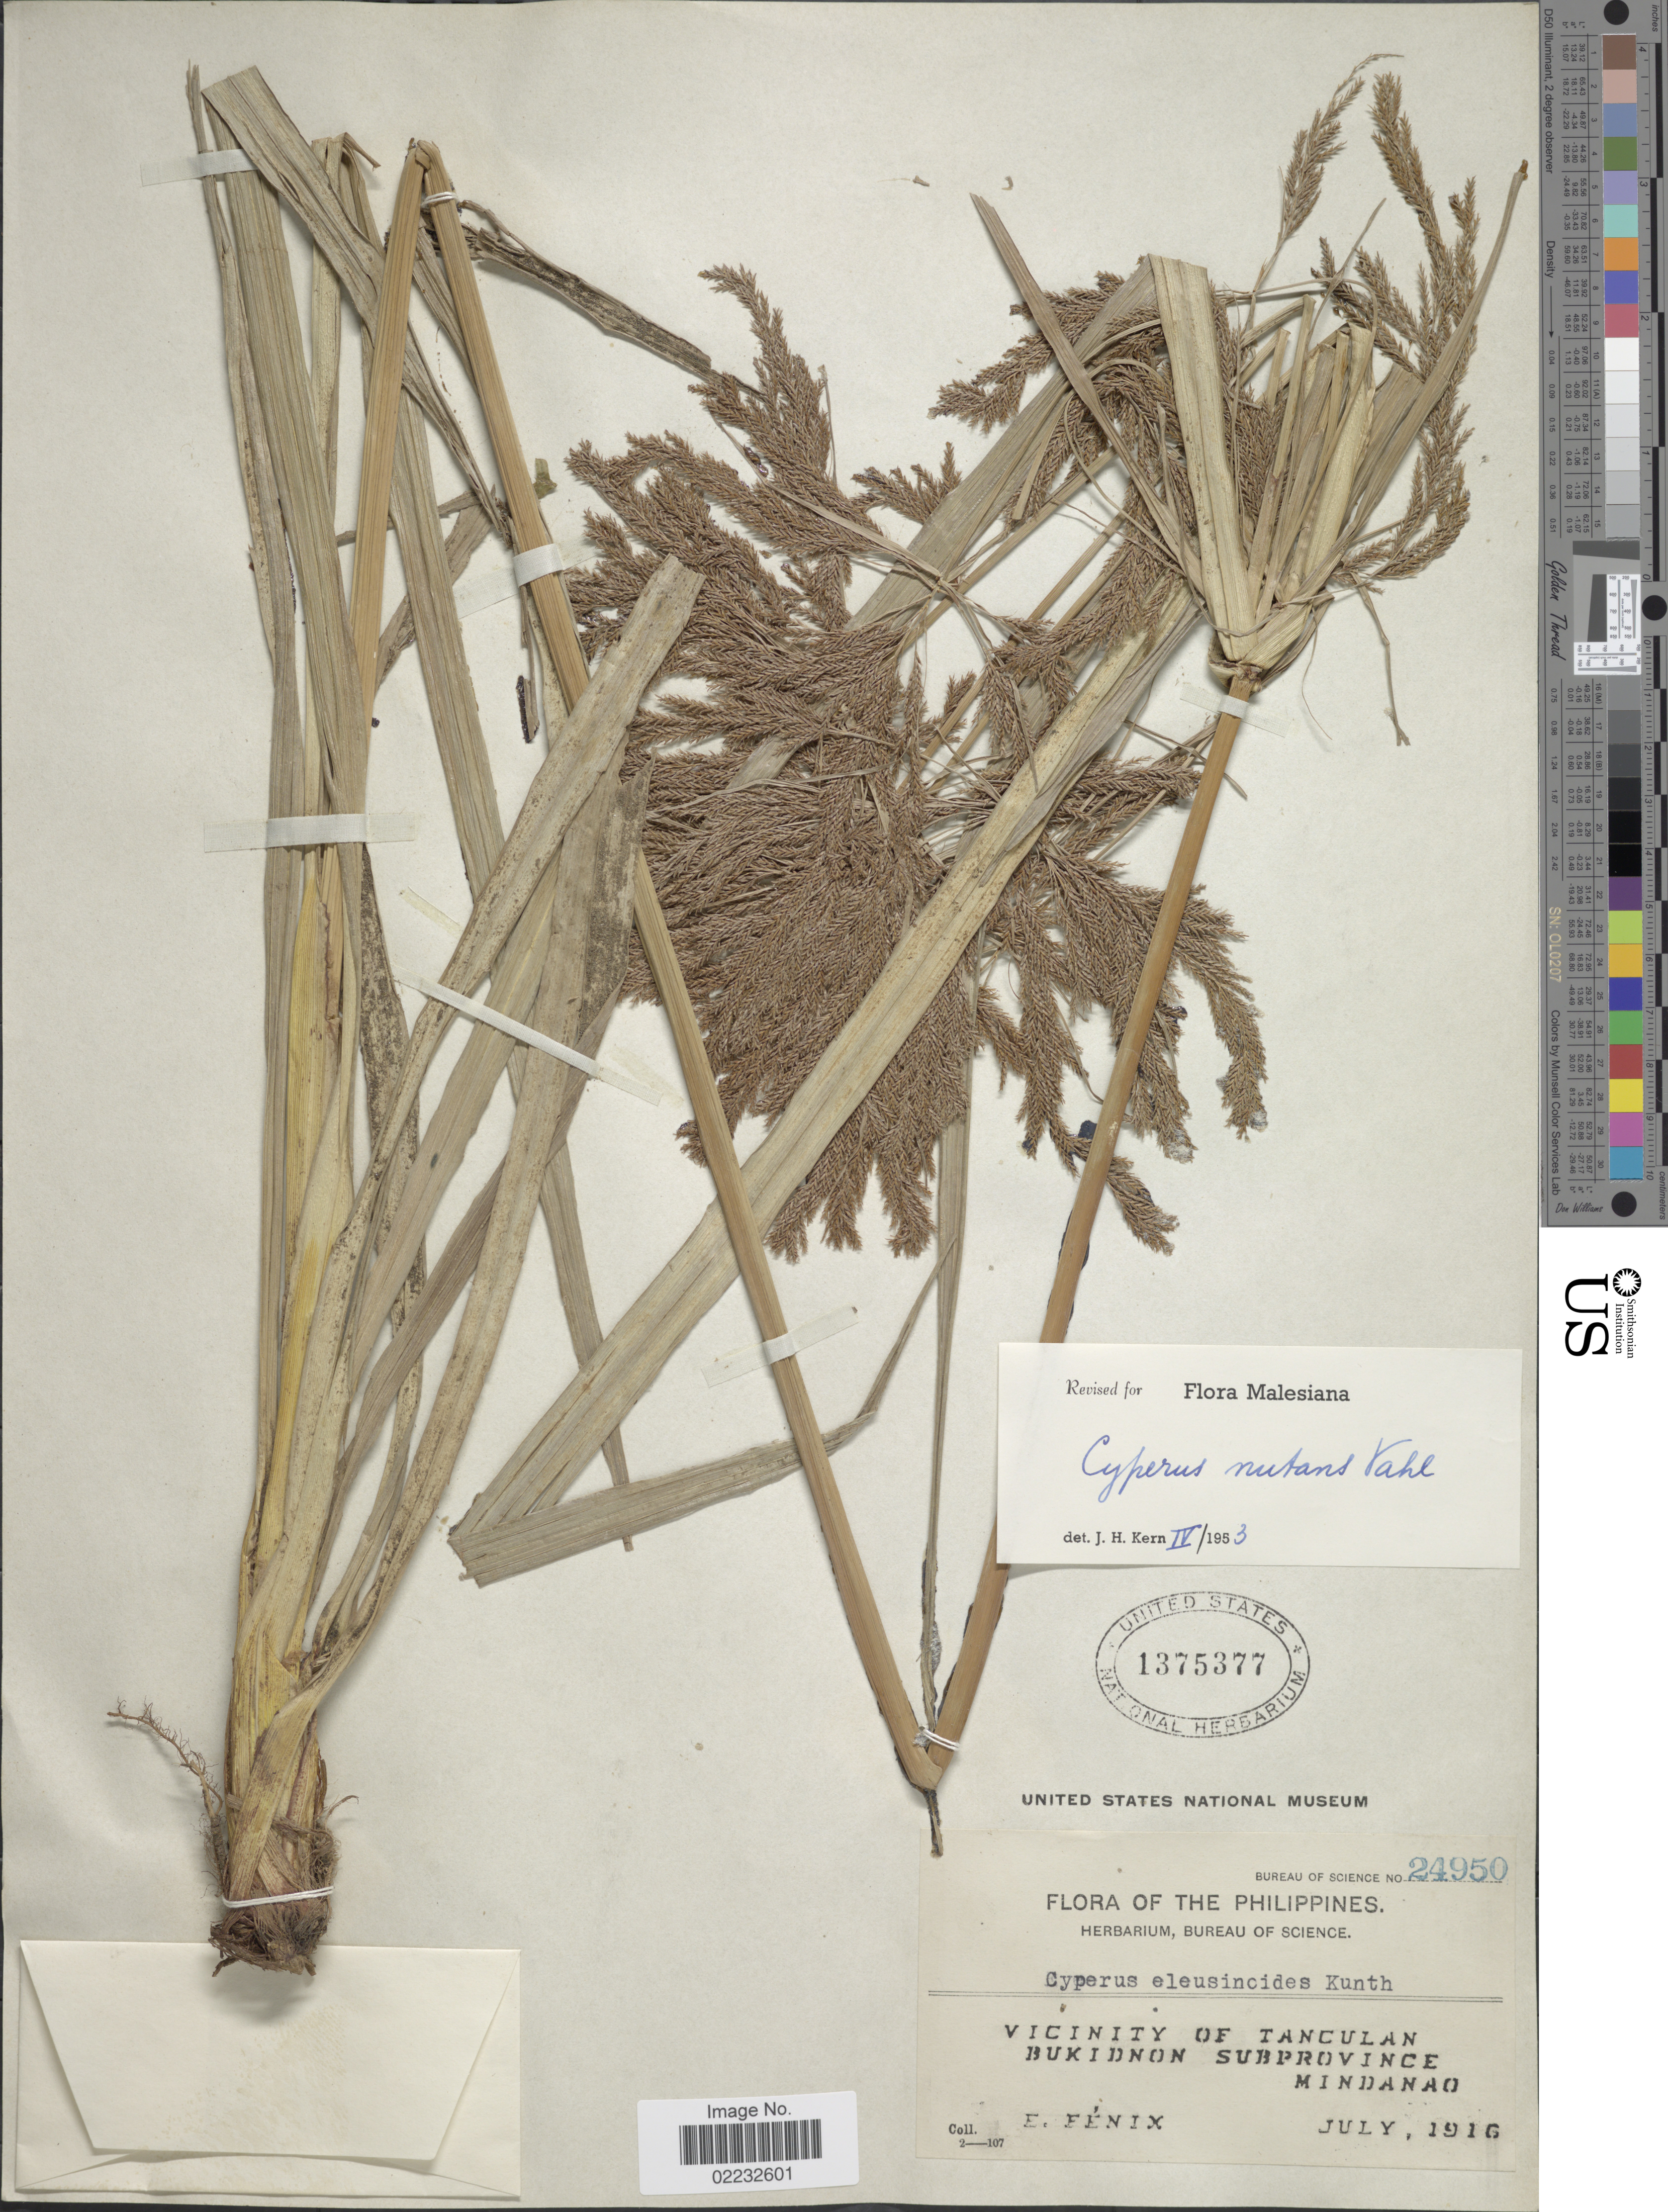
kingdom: Plantae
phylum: Tracheophyta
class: Liliopsida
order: Poales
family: Cyperaceae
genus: Cyperus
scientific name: Cyperus nutans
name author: Vahl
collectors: E. Fénix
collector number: Bureau of Science 24950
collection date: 1916-07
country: Philippines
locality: Vicinity of Tanculan, Bukidnon Subprovince, Mindanao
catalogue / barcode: US 1375377